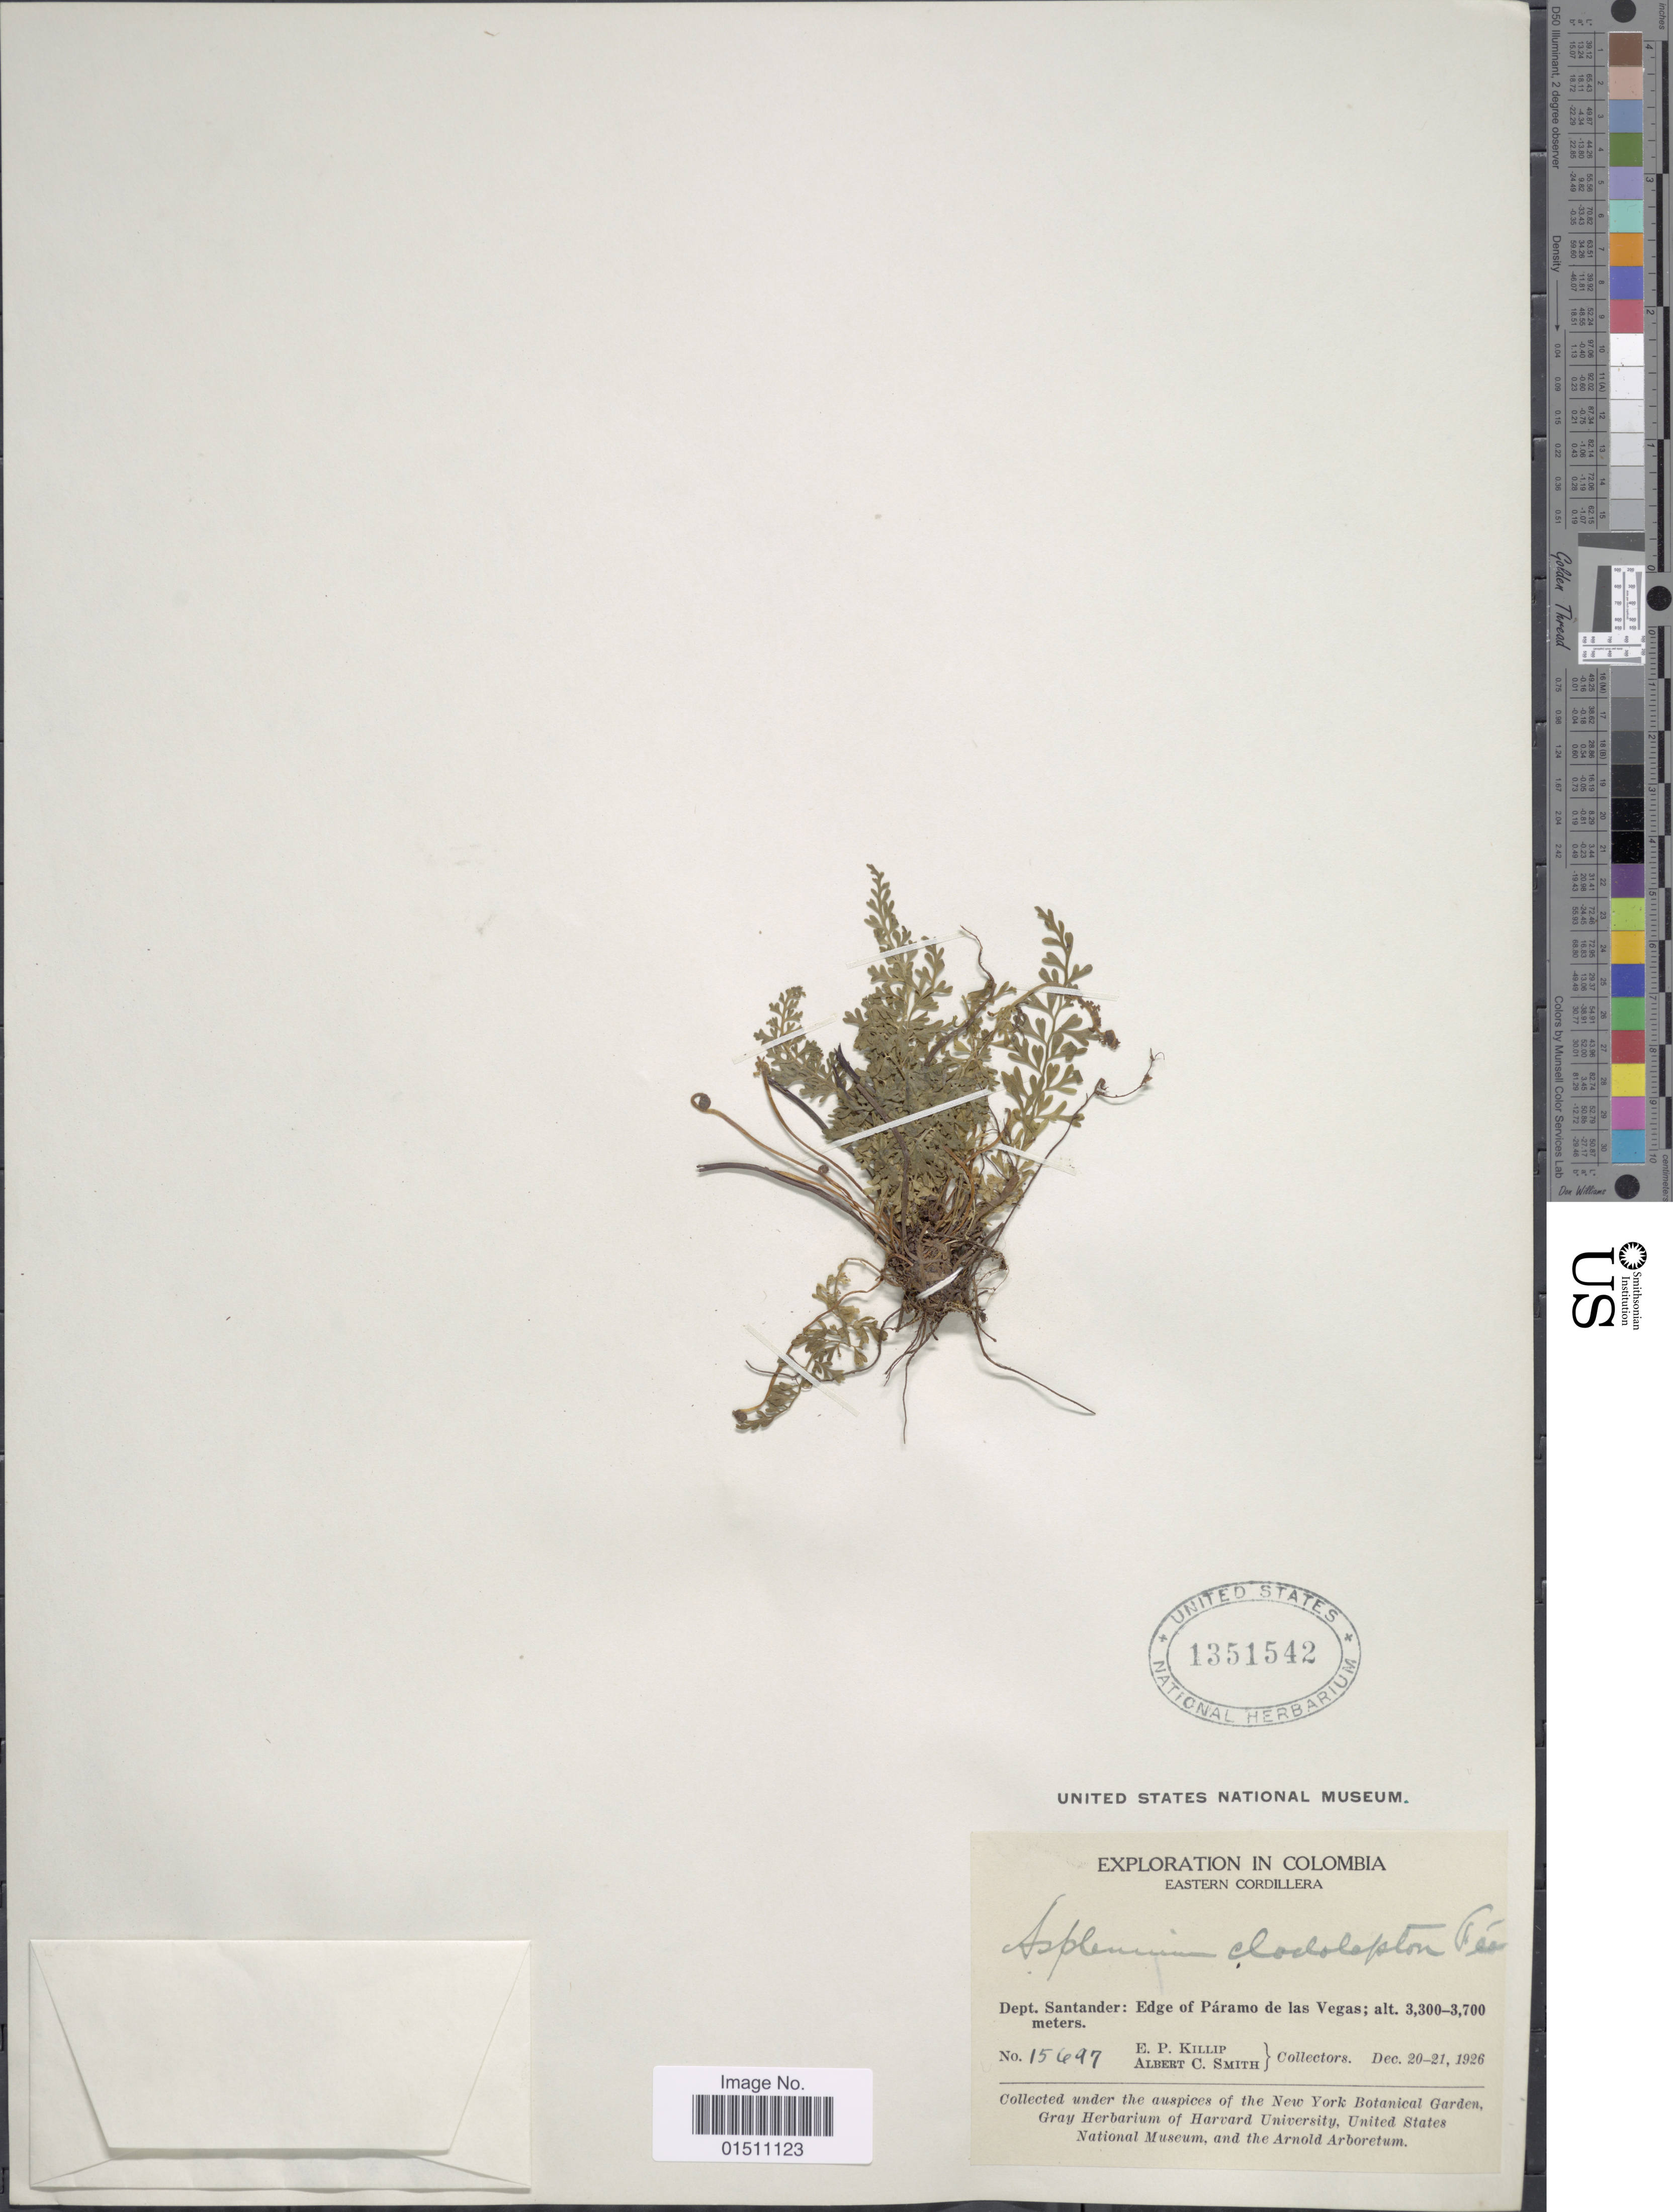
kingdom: Plantae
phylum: Tracheophyta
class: Polypodiopsida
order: Polypodiales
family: Aspleniaceae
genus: Asplenium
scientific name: Asplenium haenkeanum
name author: (C. Presl) Hieron.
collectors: E. P. Killip & A. C. Smith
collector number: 15697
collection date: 1926-12-20/1926-12-21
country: Colombia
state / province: Santander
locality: Colombia, Eastern Cordillera, Dept. Santander: Edge of Páramo de las Vegas.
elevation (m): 3300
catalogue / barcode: US 1351542